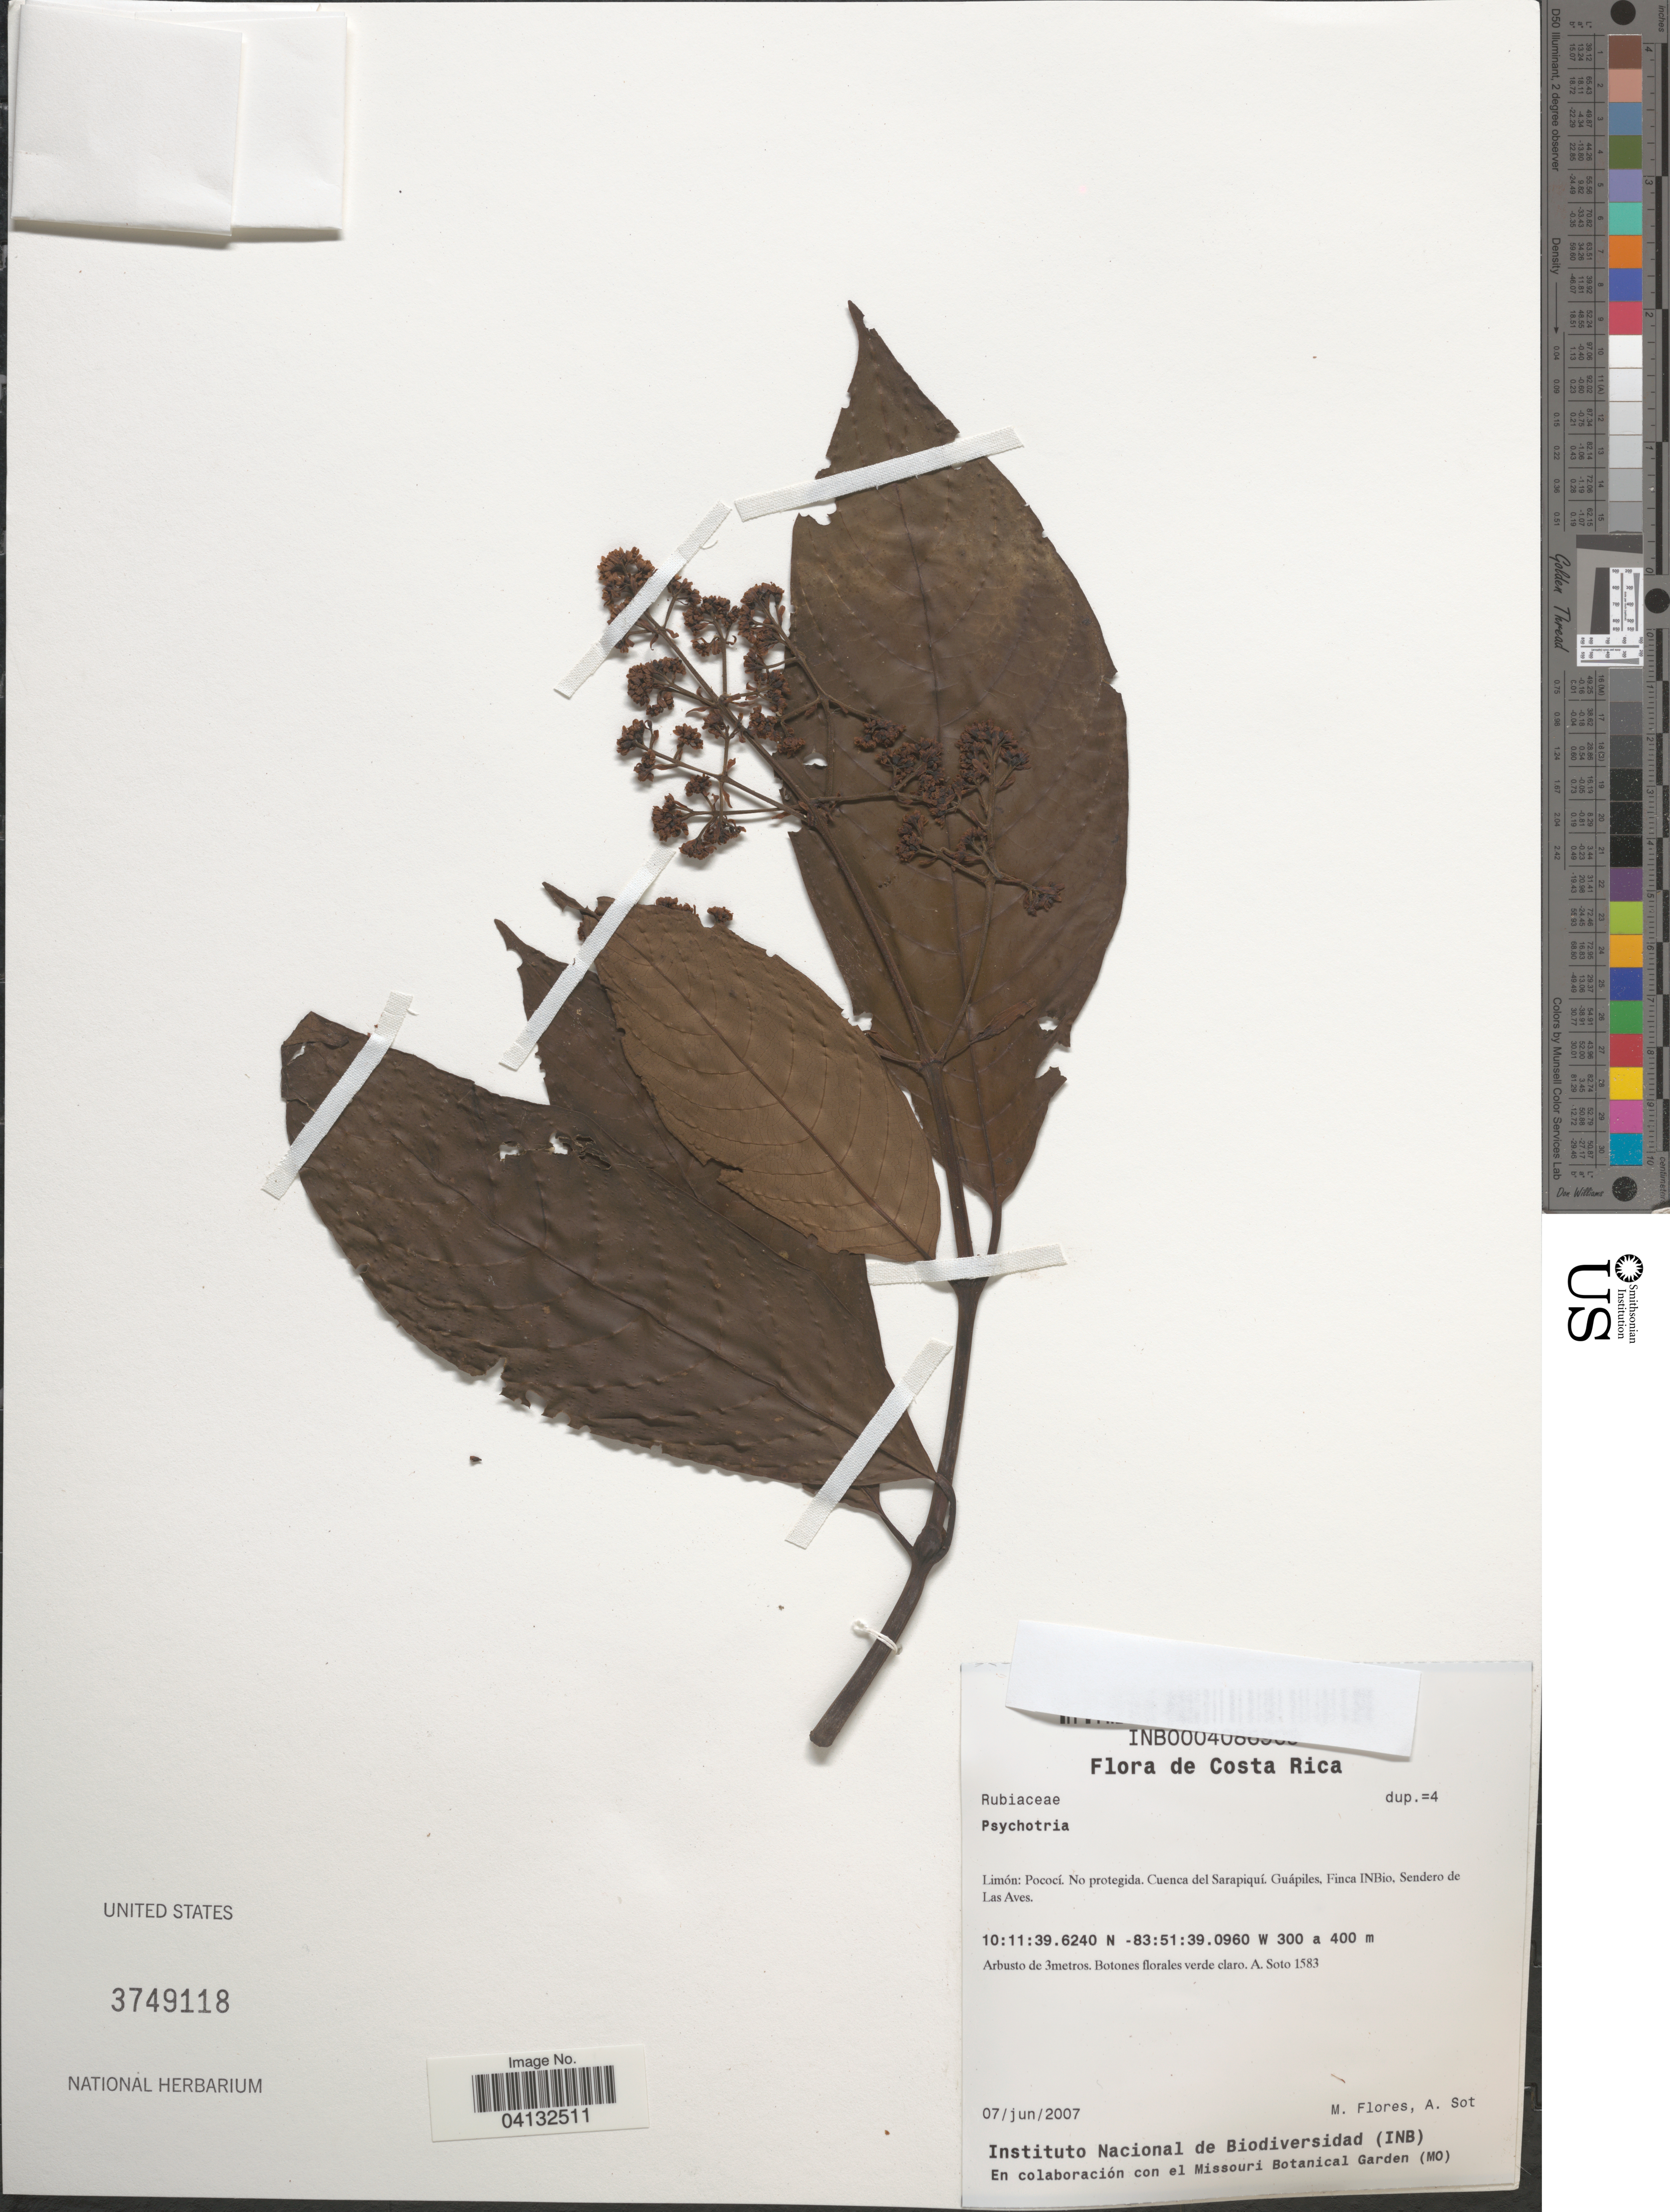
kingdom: Plantae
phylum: Tracheophyta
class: Magnoliopsida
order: Gentianales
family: Rubiaceae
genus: Psychotria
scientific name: Psychotria sp.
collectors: M. Flores & A. Soto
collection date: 2007-06-07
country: Costa Rica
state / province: Limón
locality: Pococí. Cuenca del Sarapiquí. Guápiles, Finca INBio, Sendero de Las Aves.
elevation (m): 300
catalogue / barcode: US 3749118